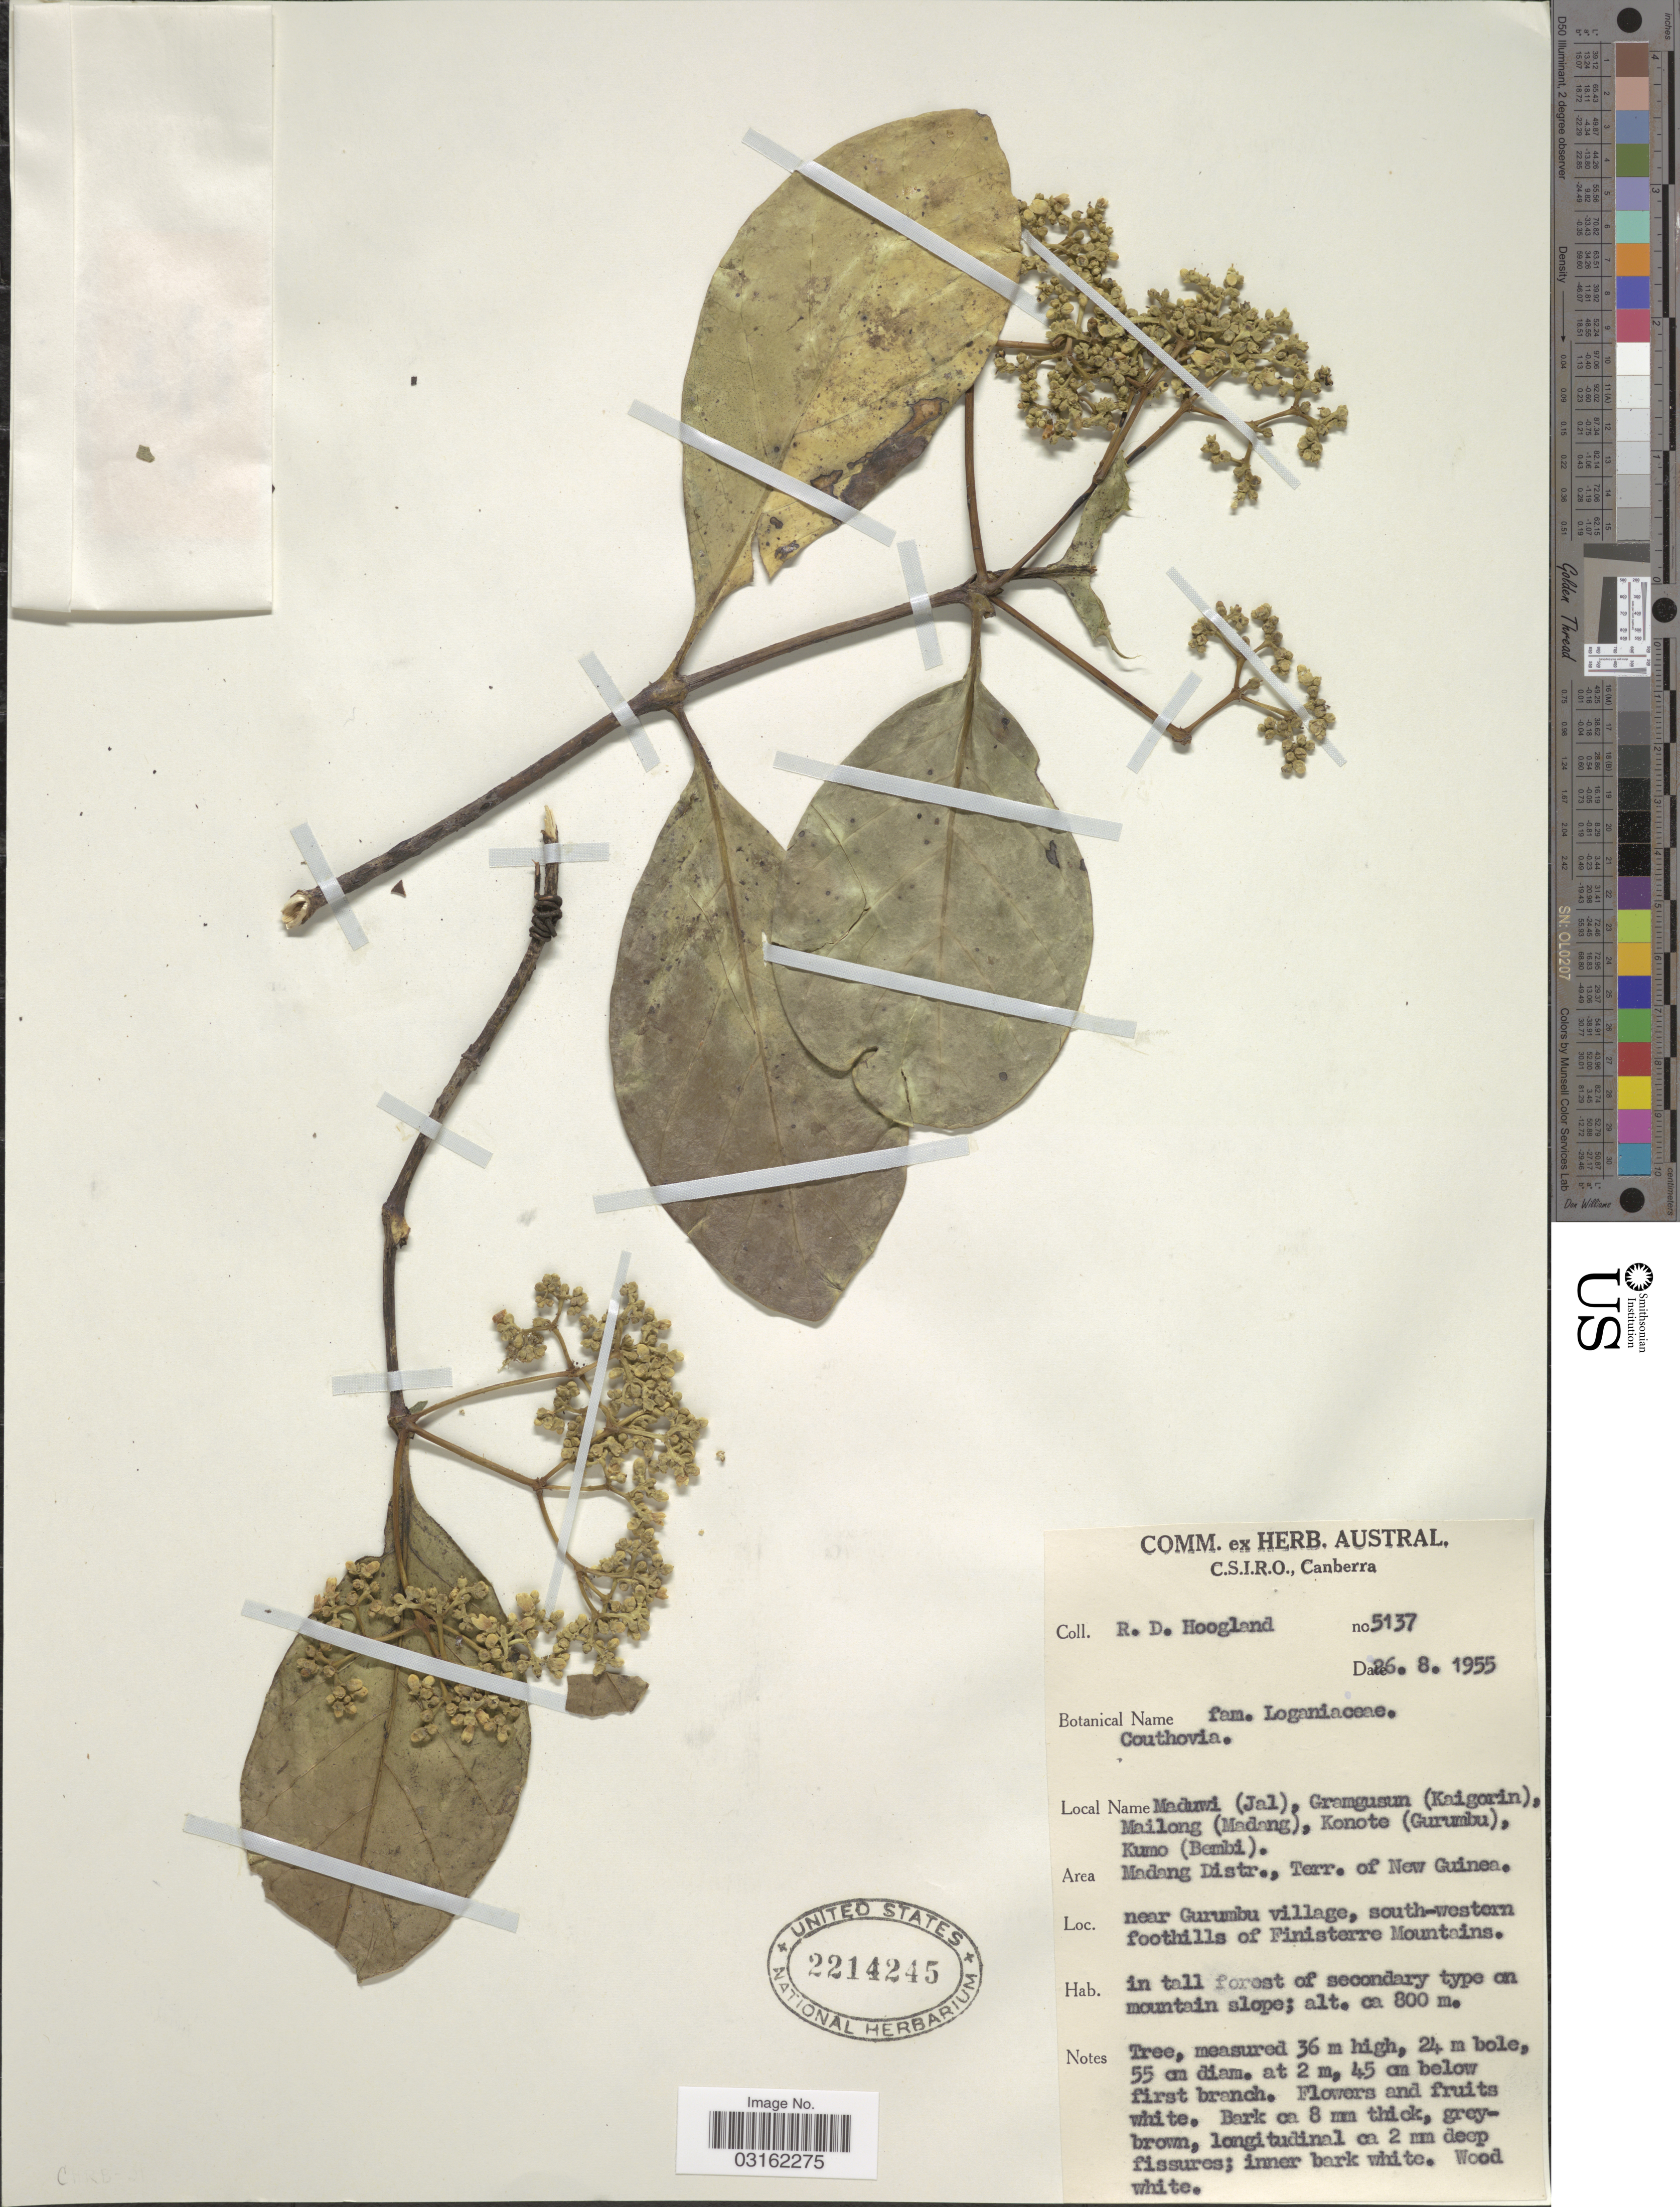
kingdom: Plantae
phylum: Tracheophyta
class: Magnoliopsida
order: Gentianales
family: Loganiaceae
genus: Neuburgia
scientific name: Neuburgia sp.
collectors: R. D. Hoogland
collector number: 5137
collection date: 1955-08-26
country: Papua New Guinea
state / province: Madang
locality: Area Madang Distr., Terr. of New Guinea. Near Gurumbu village, south-western foothills of Finisterre Mountains.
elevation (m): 800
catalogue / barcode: US 2214245